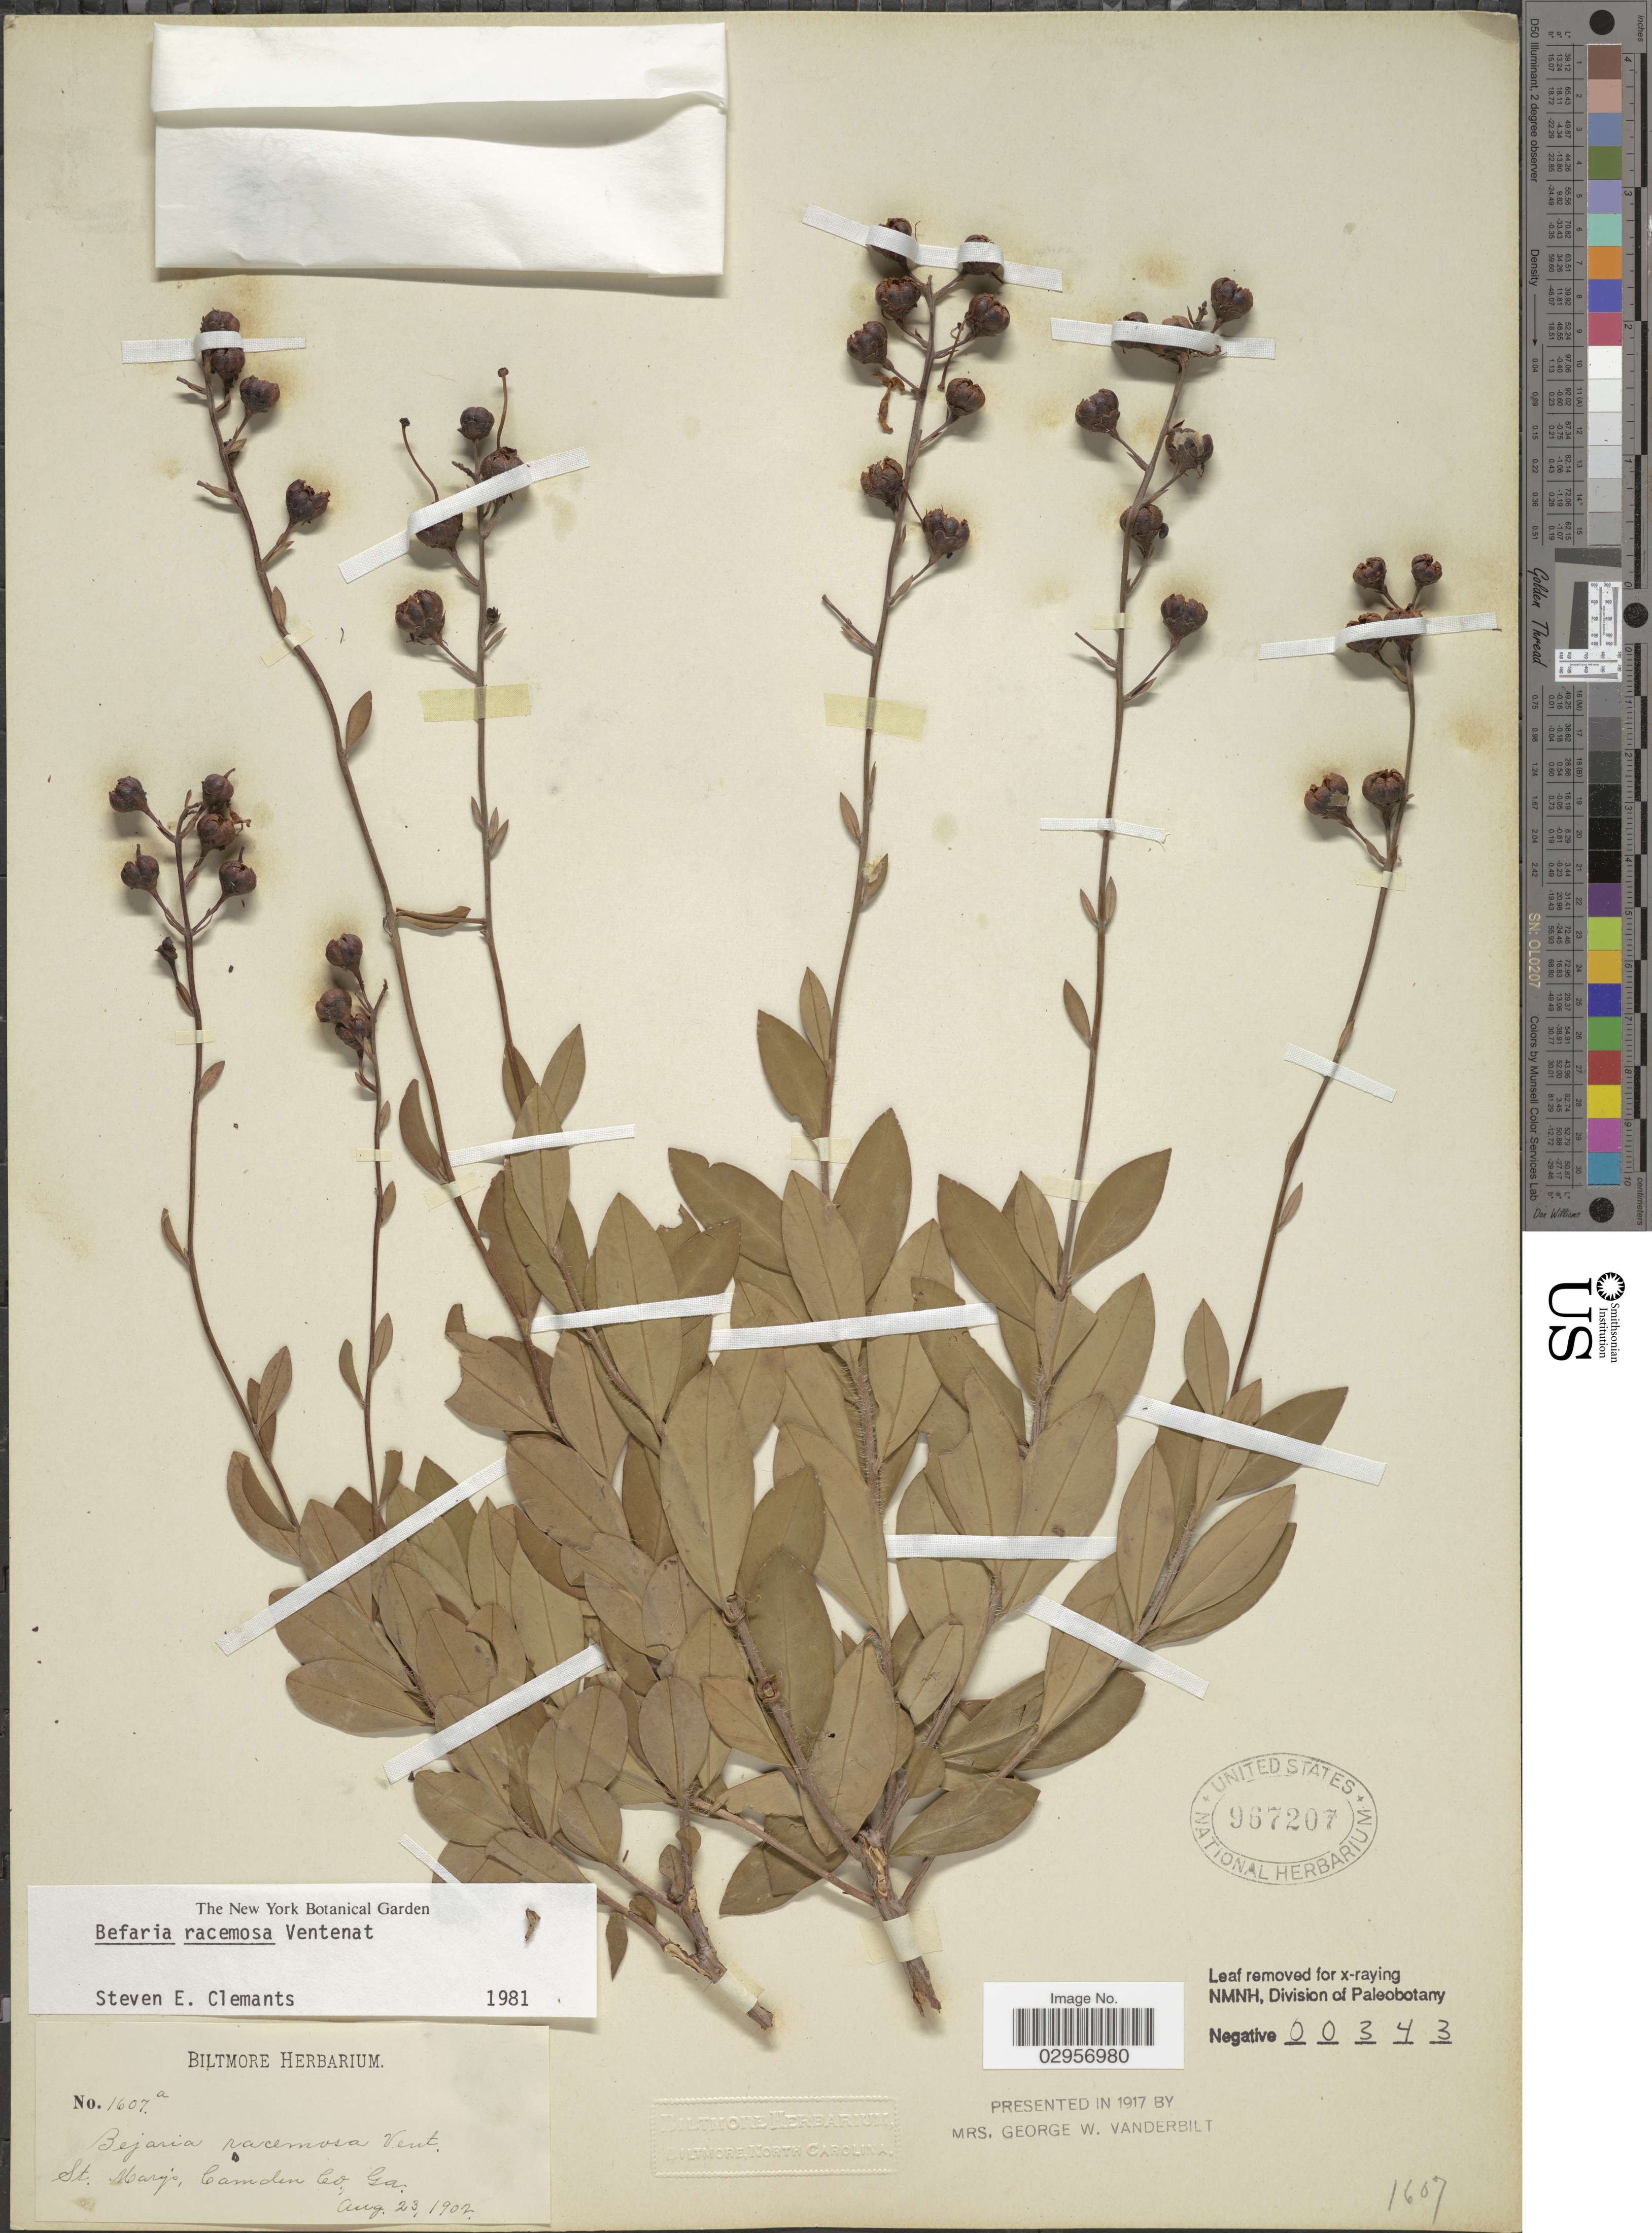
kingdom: Plantae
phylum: Tracheophyta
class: Magnoliopsida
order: Ericales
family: Ericaceae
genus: Bejaria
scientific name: Bejaria racemosa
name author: Vent.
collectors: ex herb. Biltmore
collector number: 1607a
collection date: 1902-08-23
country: United States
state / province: Georgia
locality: St. Marys, Camden Co., Ga.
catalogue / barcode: US 967207